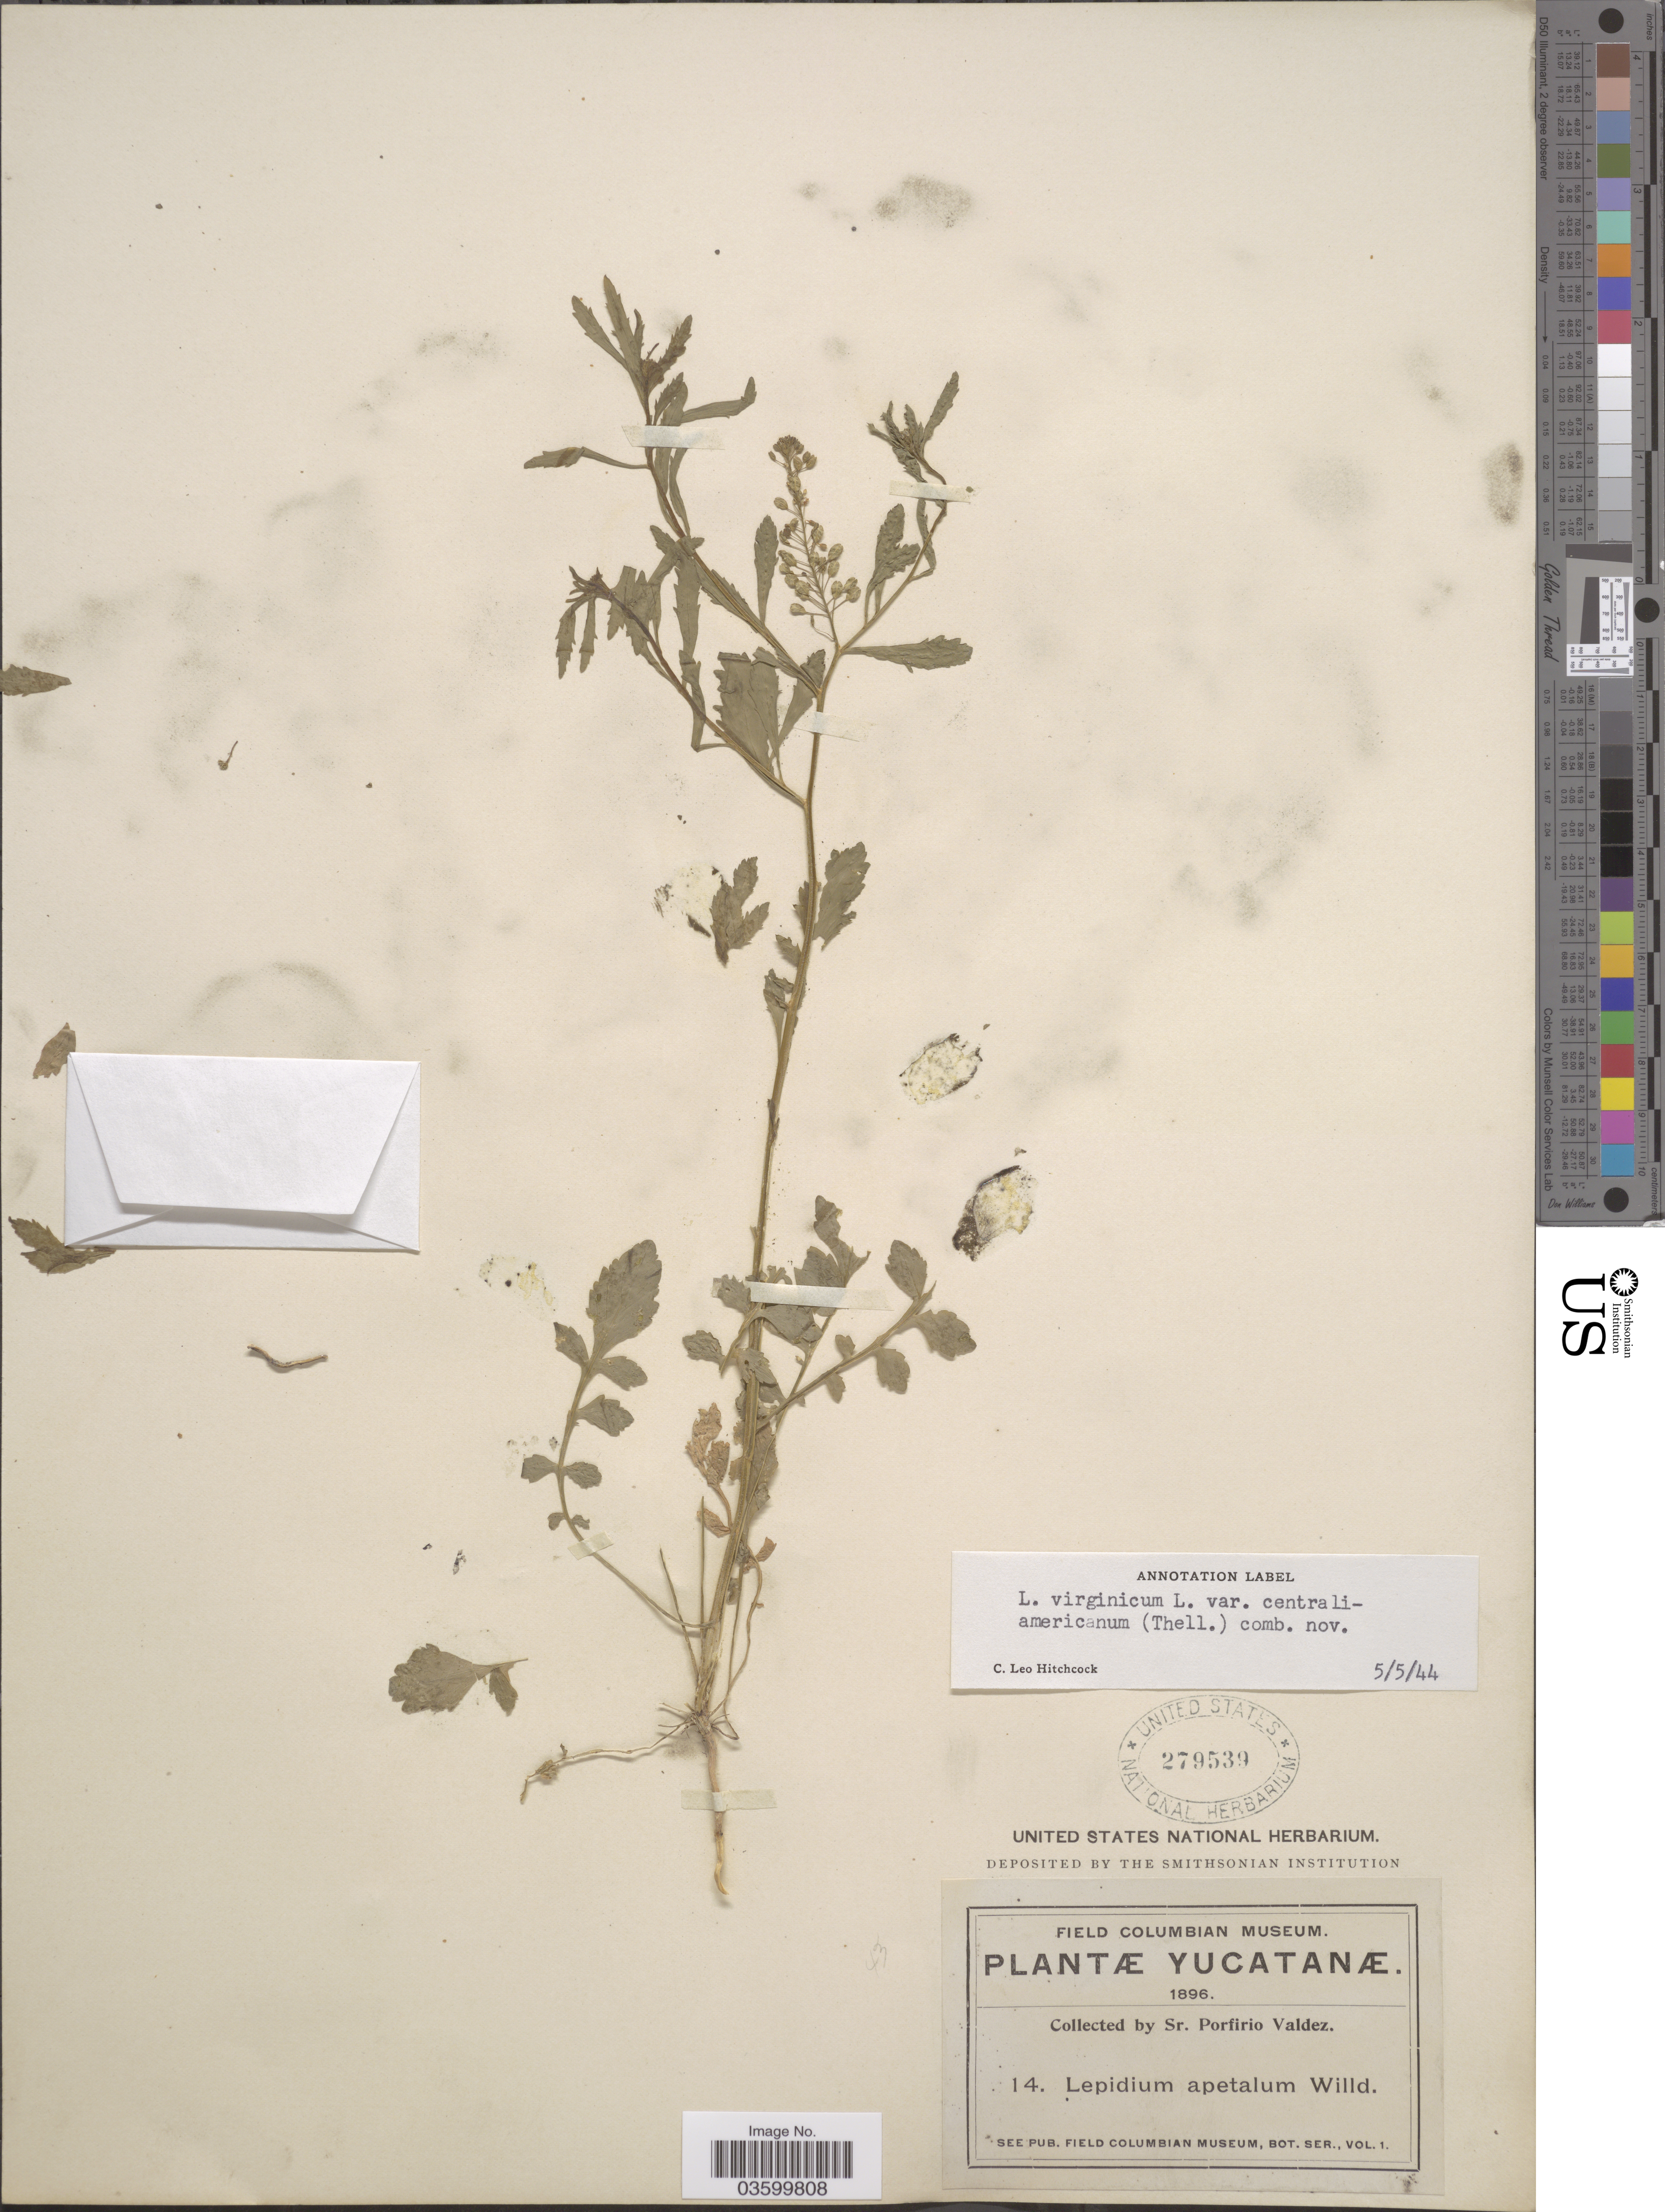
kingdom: Plantae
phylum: Tracheophyta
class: Magnoliopsida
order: Brassicales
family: Brassicaceae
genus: Lepidium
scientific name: Lepidium virginicum var. centrali-americanum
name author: (Thell.) C.L. Hitchc.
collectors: P. Valdez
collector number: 14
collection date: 1896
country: Mexico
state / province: Yucatán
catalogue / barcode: US 279539